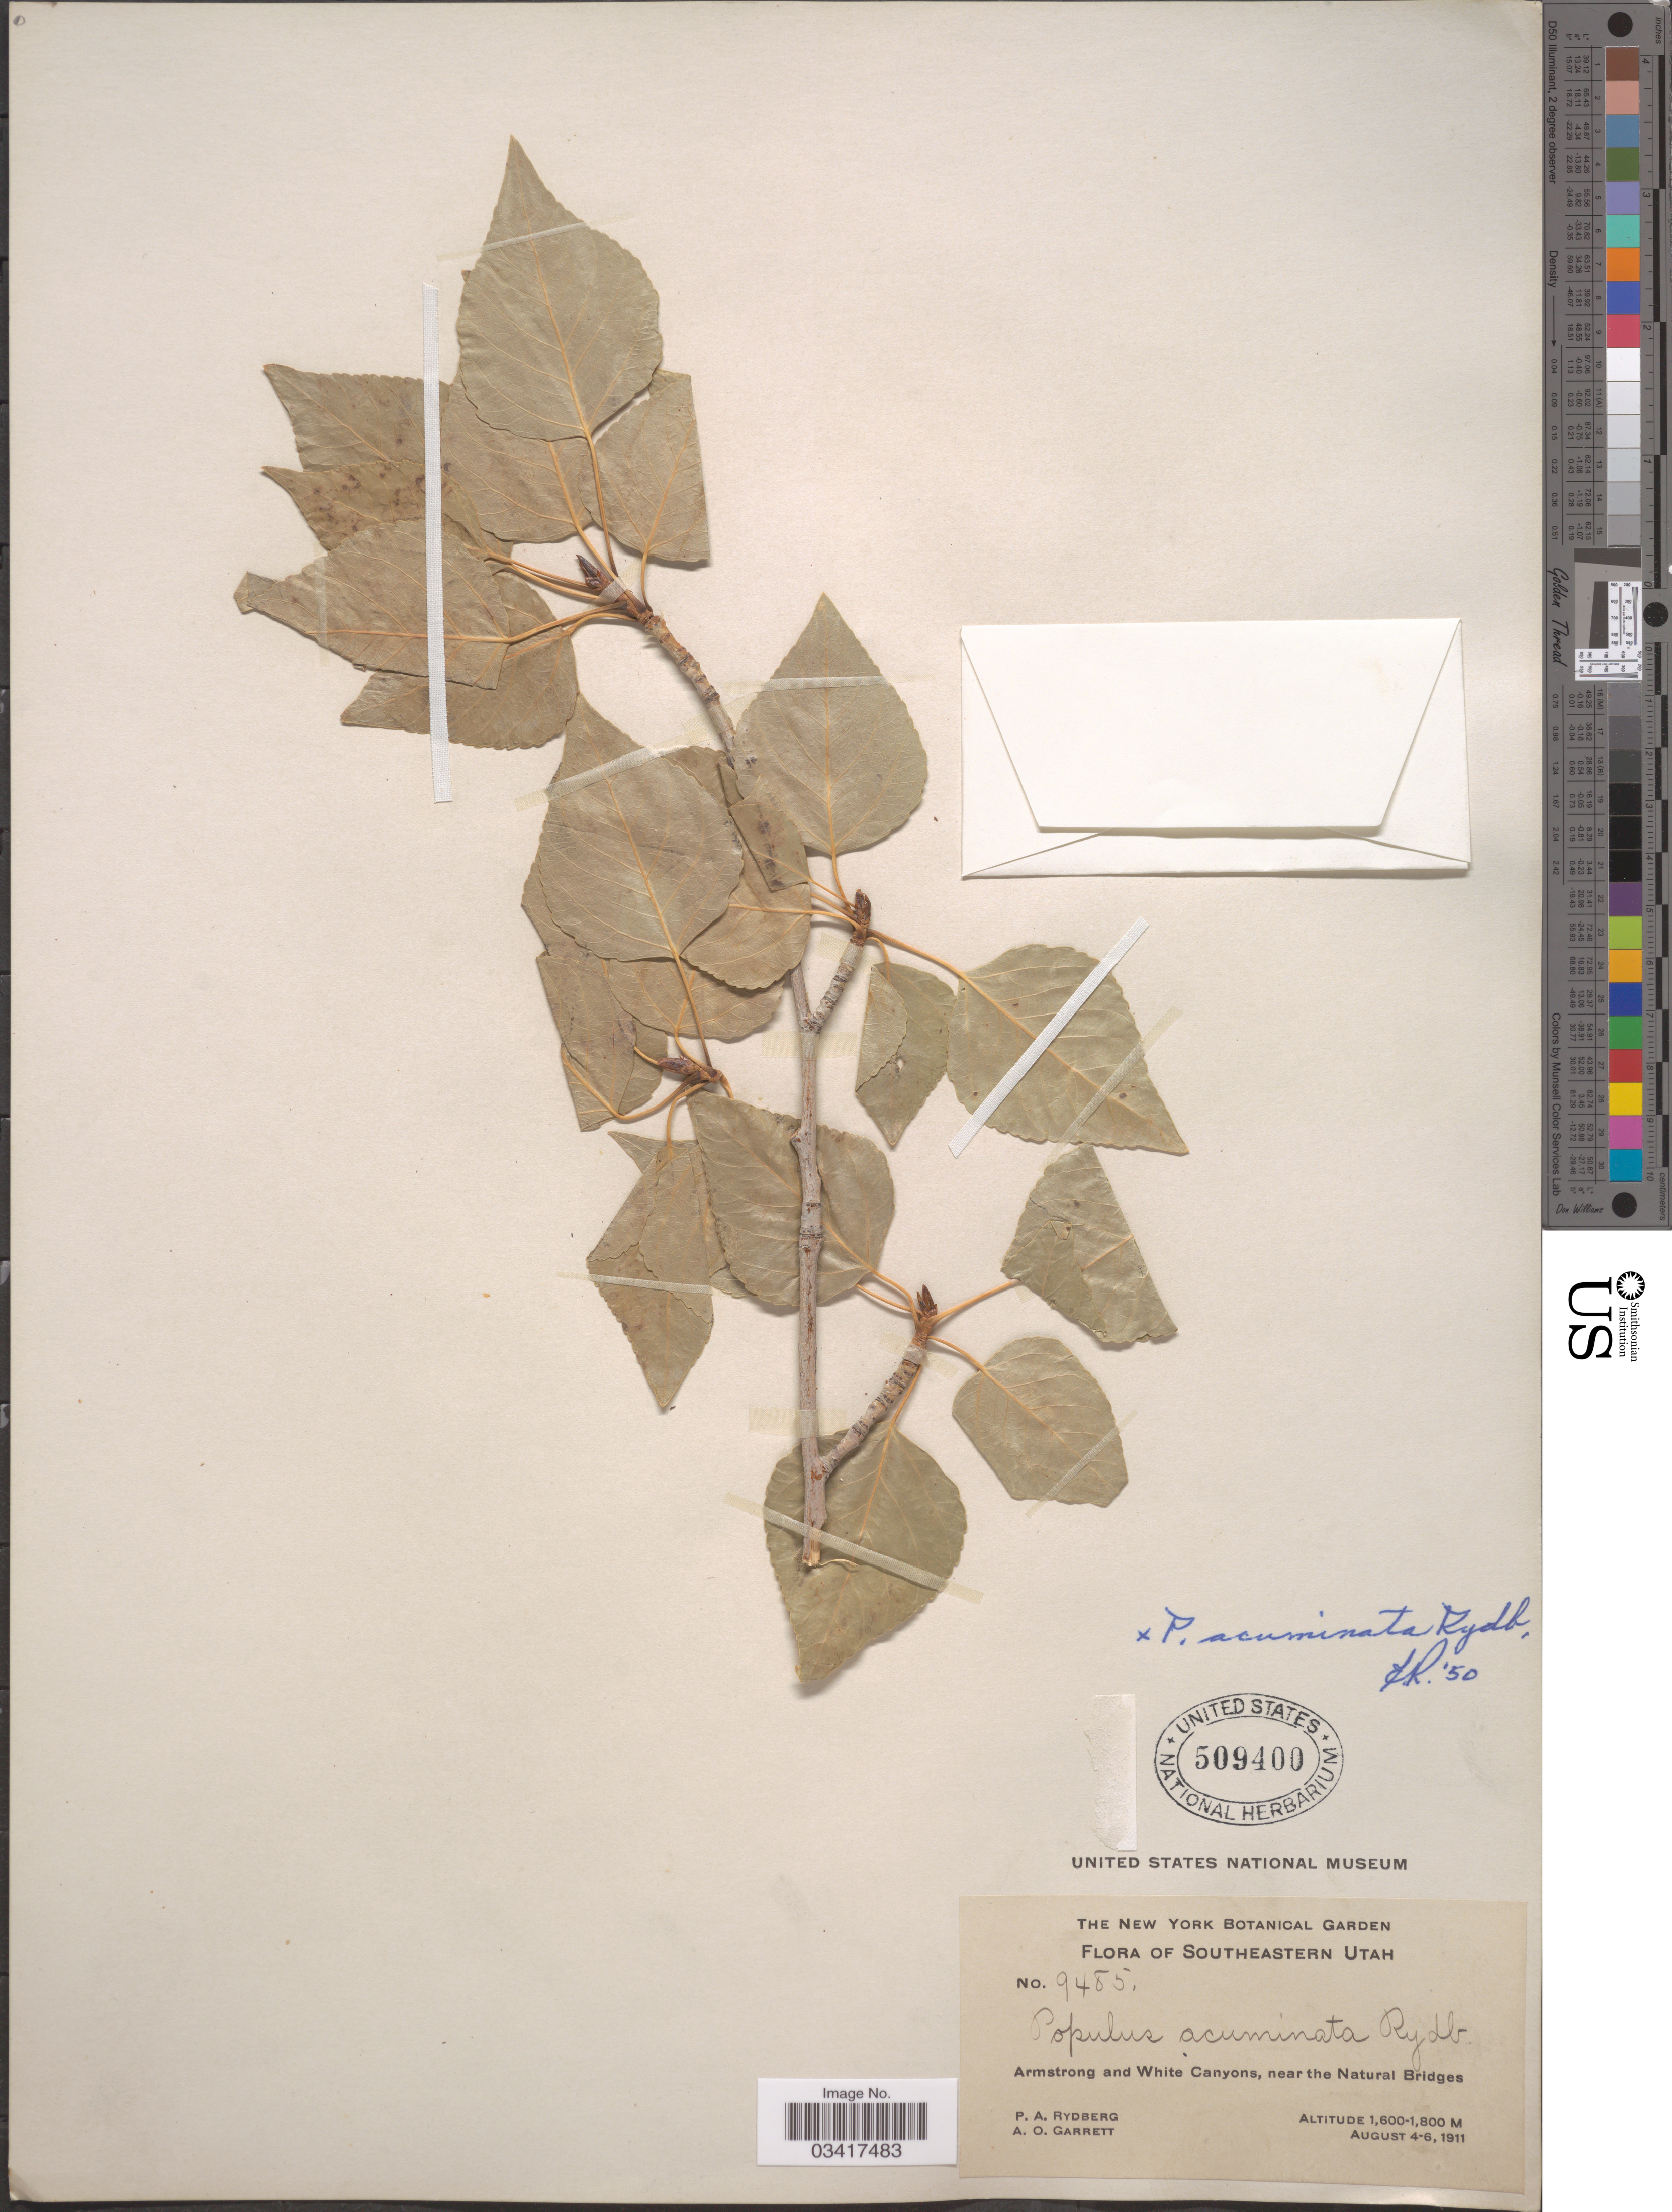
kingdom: Plantae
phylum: Tracheophyta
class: Magnoliopsida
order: Malpighiales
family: Salicaceae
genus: Populus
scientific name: Populus acuminata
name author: Rydb.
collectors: P. A. Rydberg & A. O. Garrett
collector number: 9485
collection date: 1911-08-04/1911-08-06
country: United States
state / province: Utah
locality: Southeastern Utah. Armstrong and White Canyons, near the Natural Brigdes.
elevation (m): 1600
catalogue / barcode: US 509400